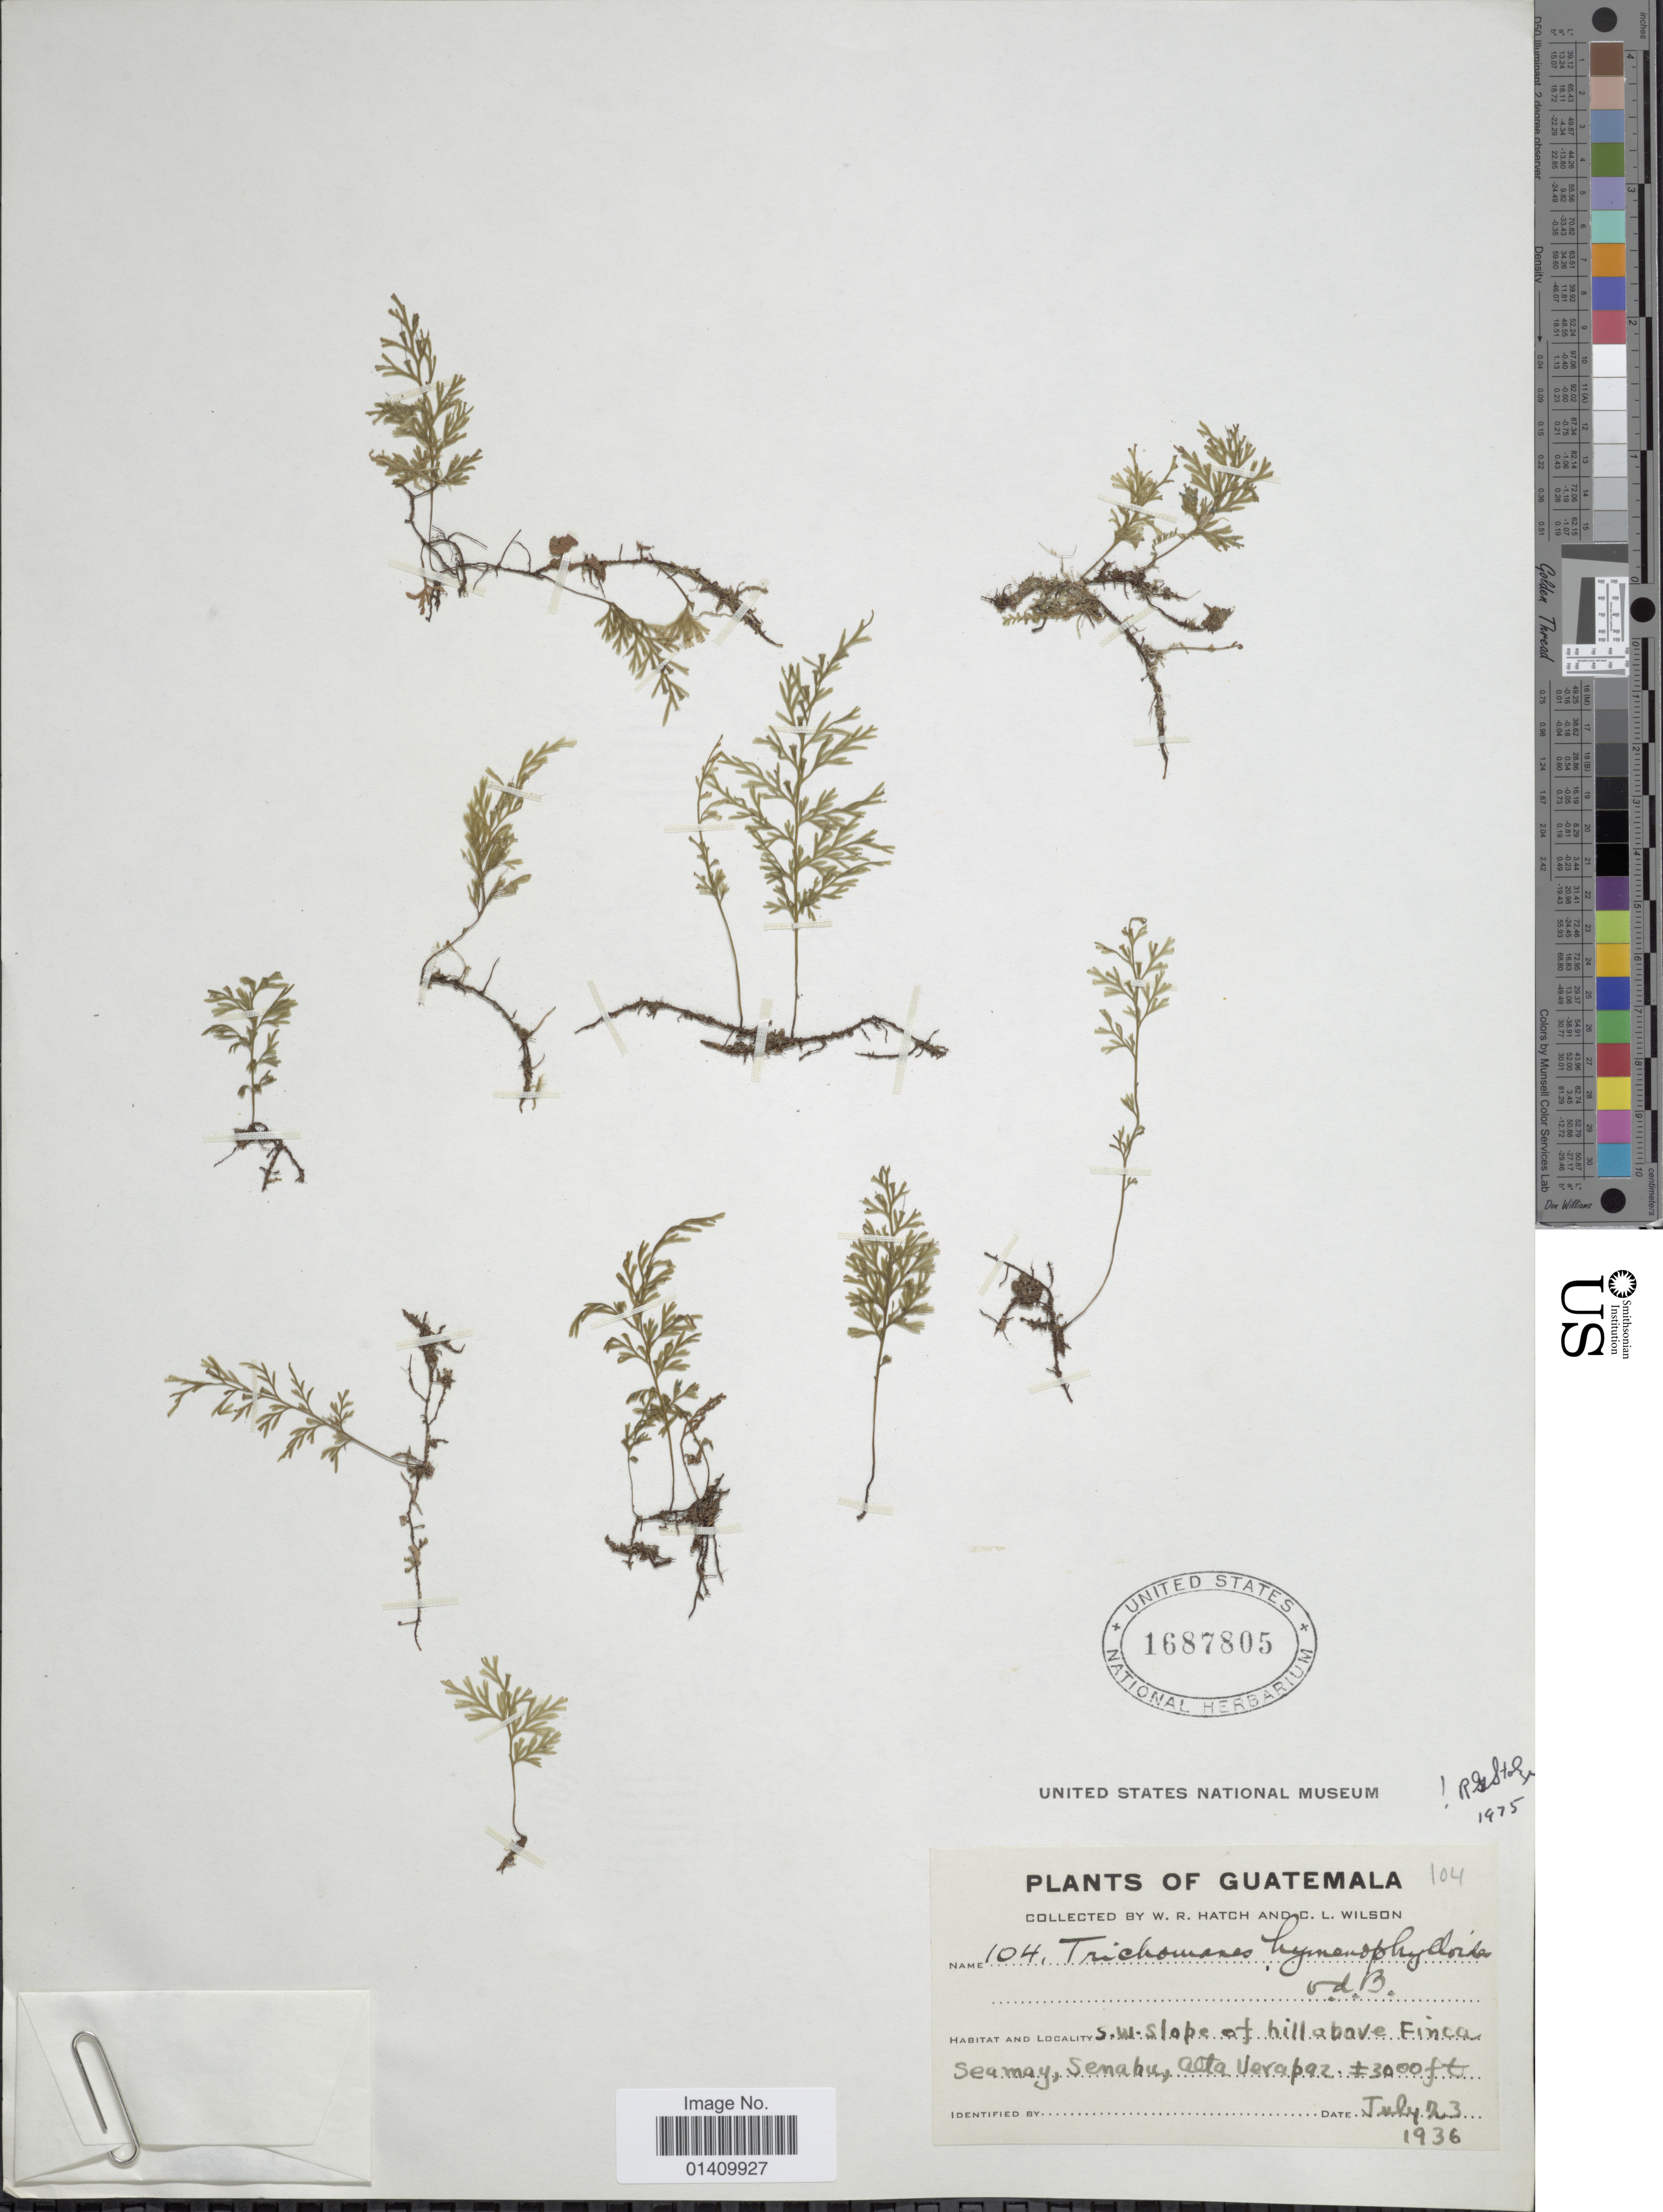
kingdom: Plantae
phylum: Tracheophyta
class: Polypodiopsida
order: Hymenophyllales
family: Hymenophyllaceae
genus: Polyphlebium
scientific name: Polyphlebium hymenophylloides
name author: (Bosch) Ebihara & Dubuisson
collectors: W. Hatch & C. L. Wilson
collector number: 104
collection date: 1936-07-23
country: Guatemala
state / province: Alta Verapaz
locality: S.w. slope of hill above Finca Seamay Senabu Alta Verapaz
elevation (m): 914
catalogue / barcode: US 1687805